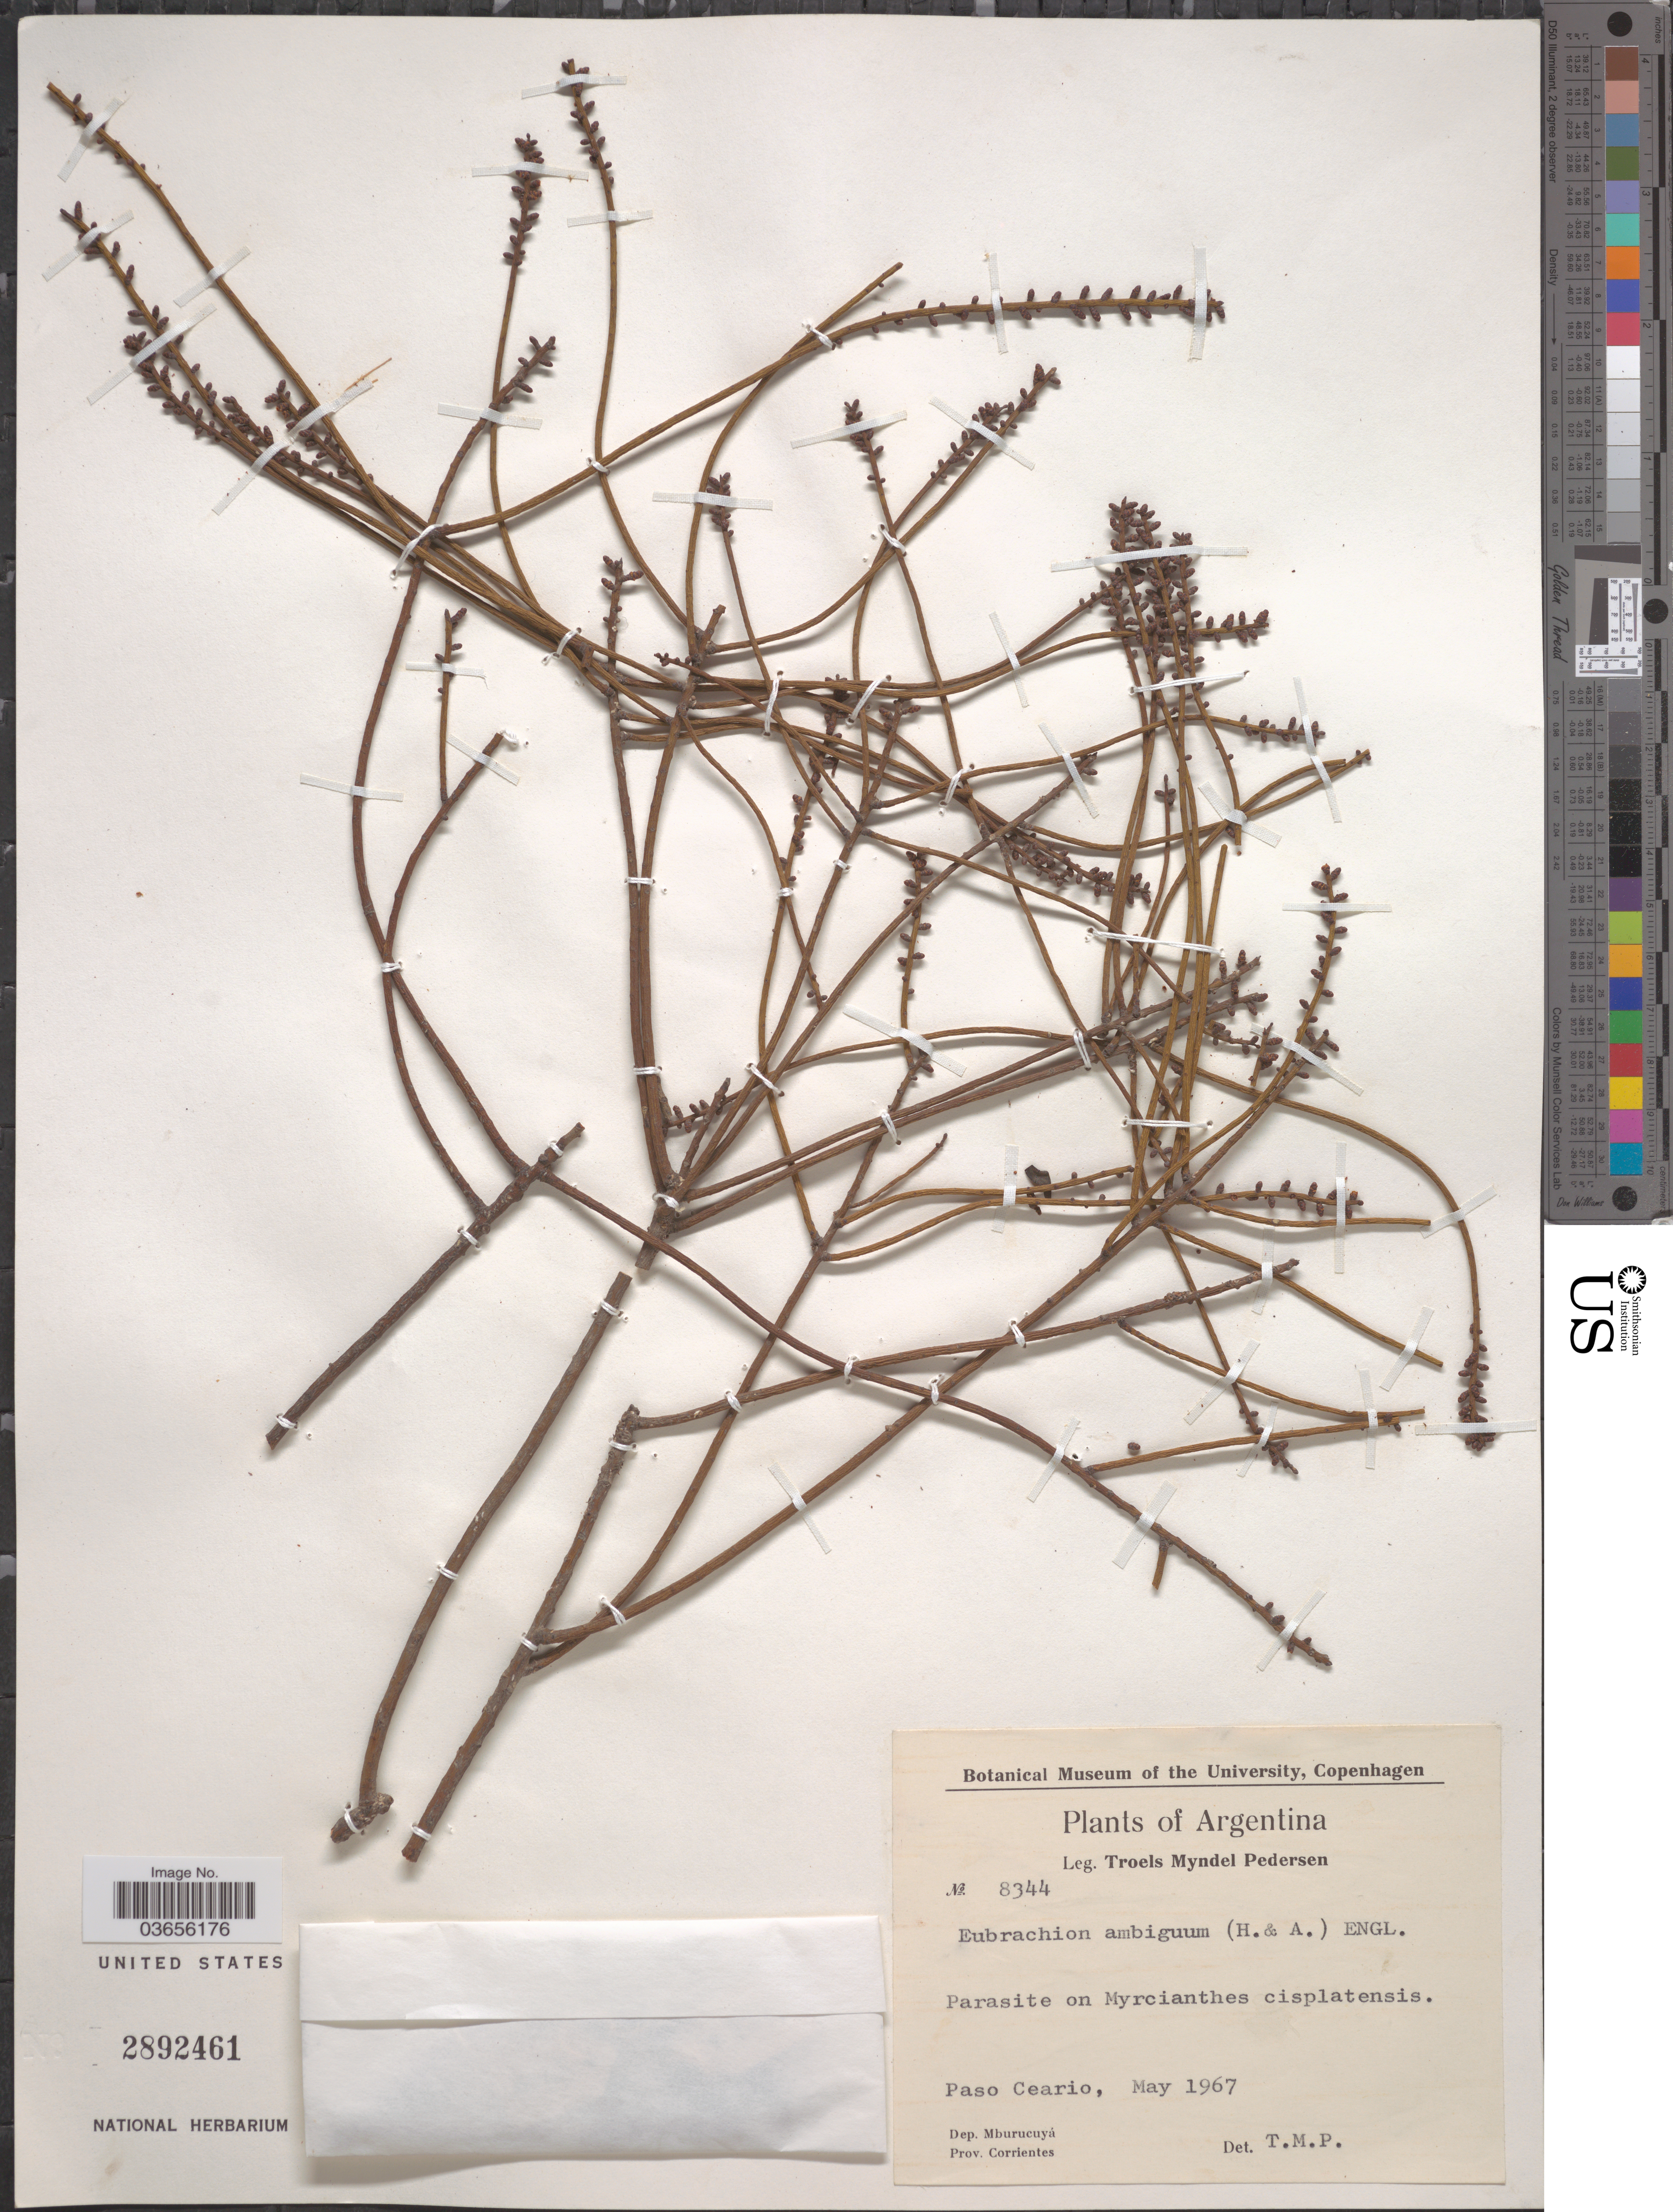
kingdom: Plantae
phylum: Tracheophyta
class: Magnoliopsida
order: Santalales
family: Santalaceae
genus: Eubrachion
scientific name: Eubrachion ambiguum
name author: (Hook. & Arn.) Engl.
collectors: T. Pederson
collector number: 8344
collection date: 1967-05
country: Argentina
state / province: Corrientes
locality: Paso Ceario. Dep. Mburucuyá.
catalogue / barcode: US 2892461